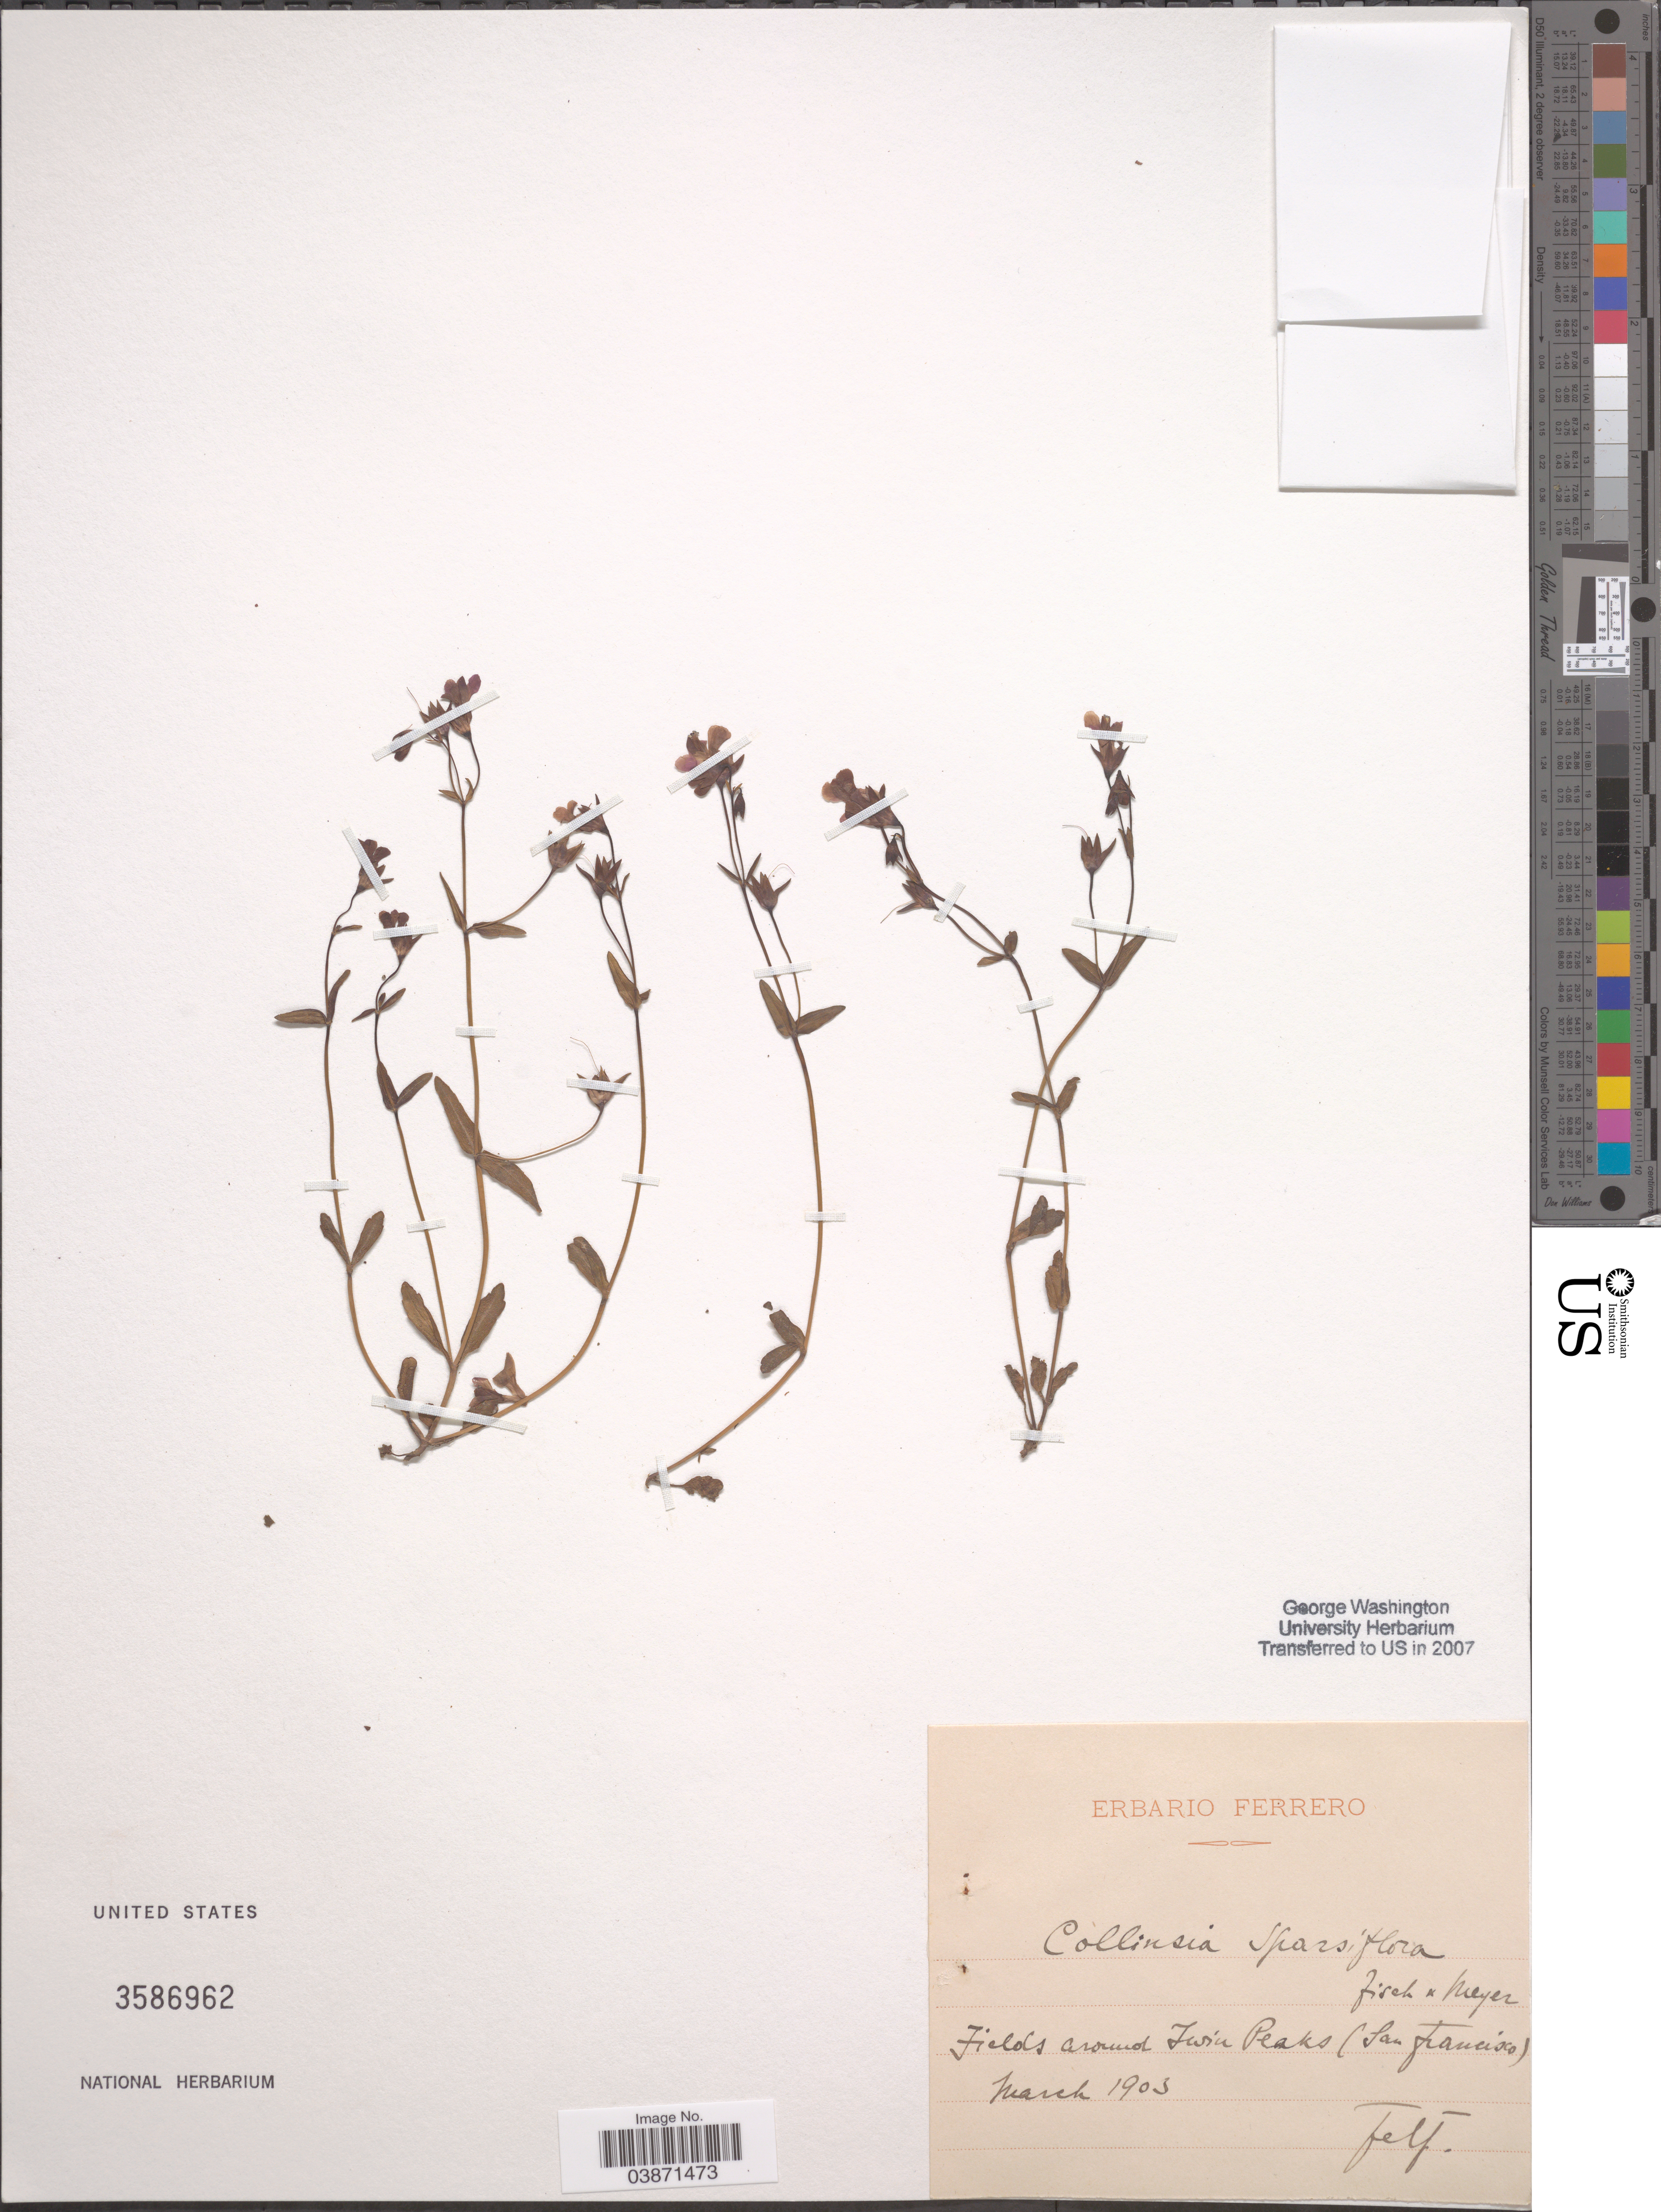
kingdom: Plantae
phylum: Tracheophyta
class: Magnoliopsida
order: Lamiales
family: Plantaginaceae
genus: Collinsia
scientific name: Collinsia sparsiflora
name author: Fisch. & C.A. Mey.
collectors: F. Ferrero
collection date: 1903-03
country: United States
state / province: California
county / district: San Francisco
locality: Fields around Twin Peaks (San Francisco).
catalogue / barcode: US 3586962